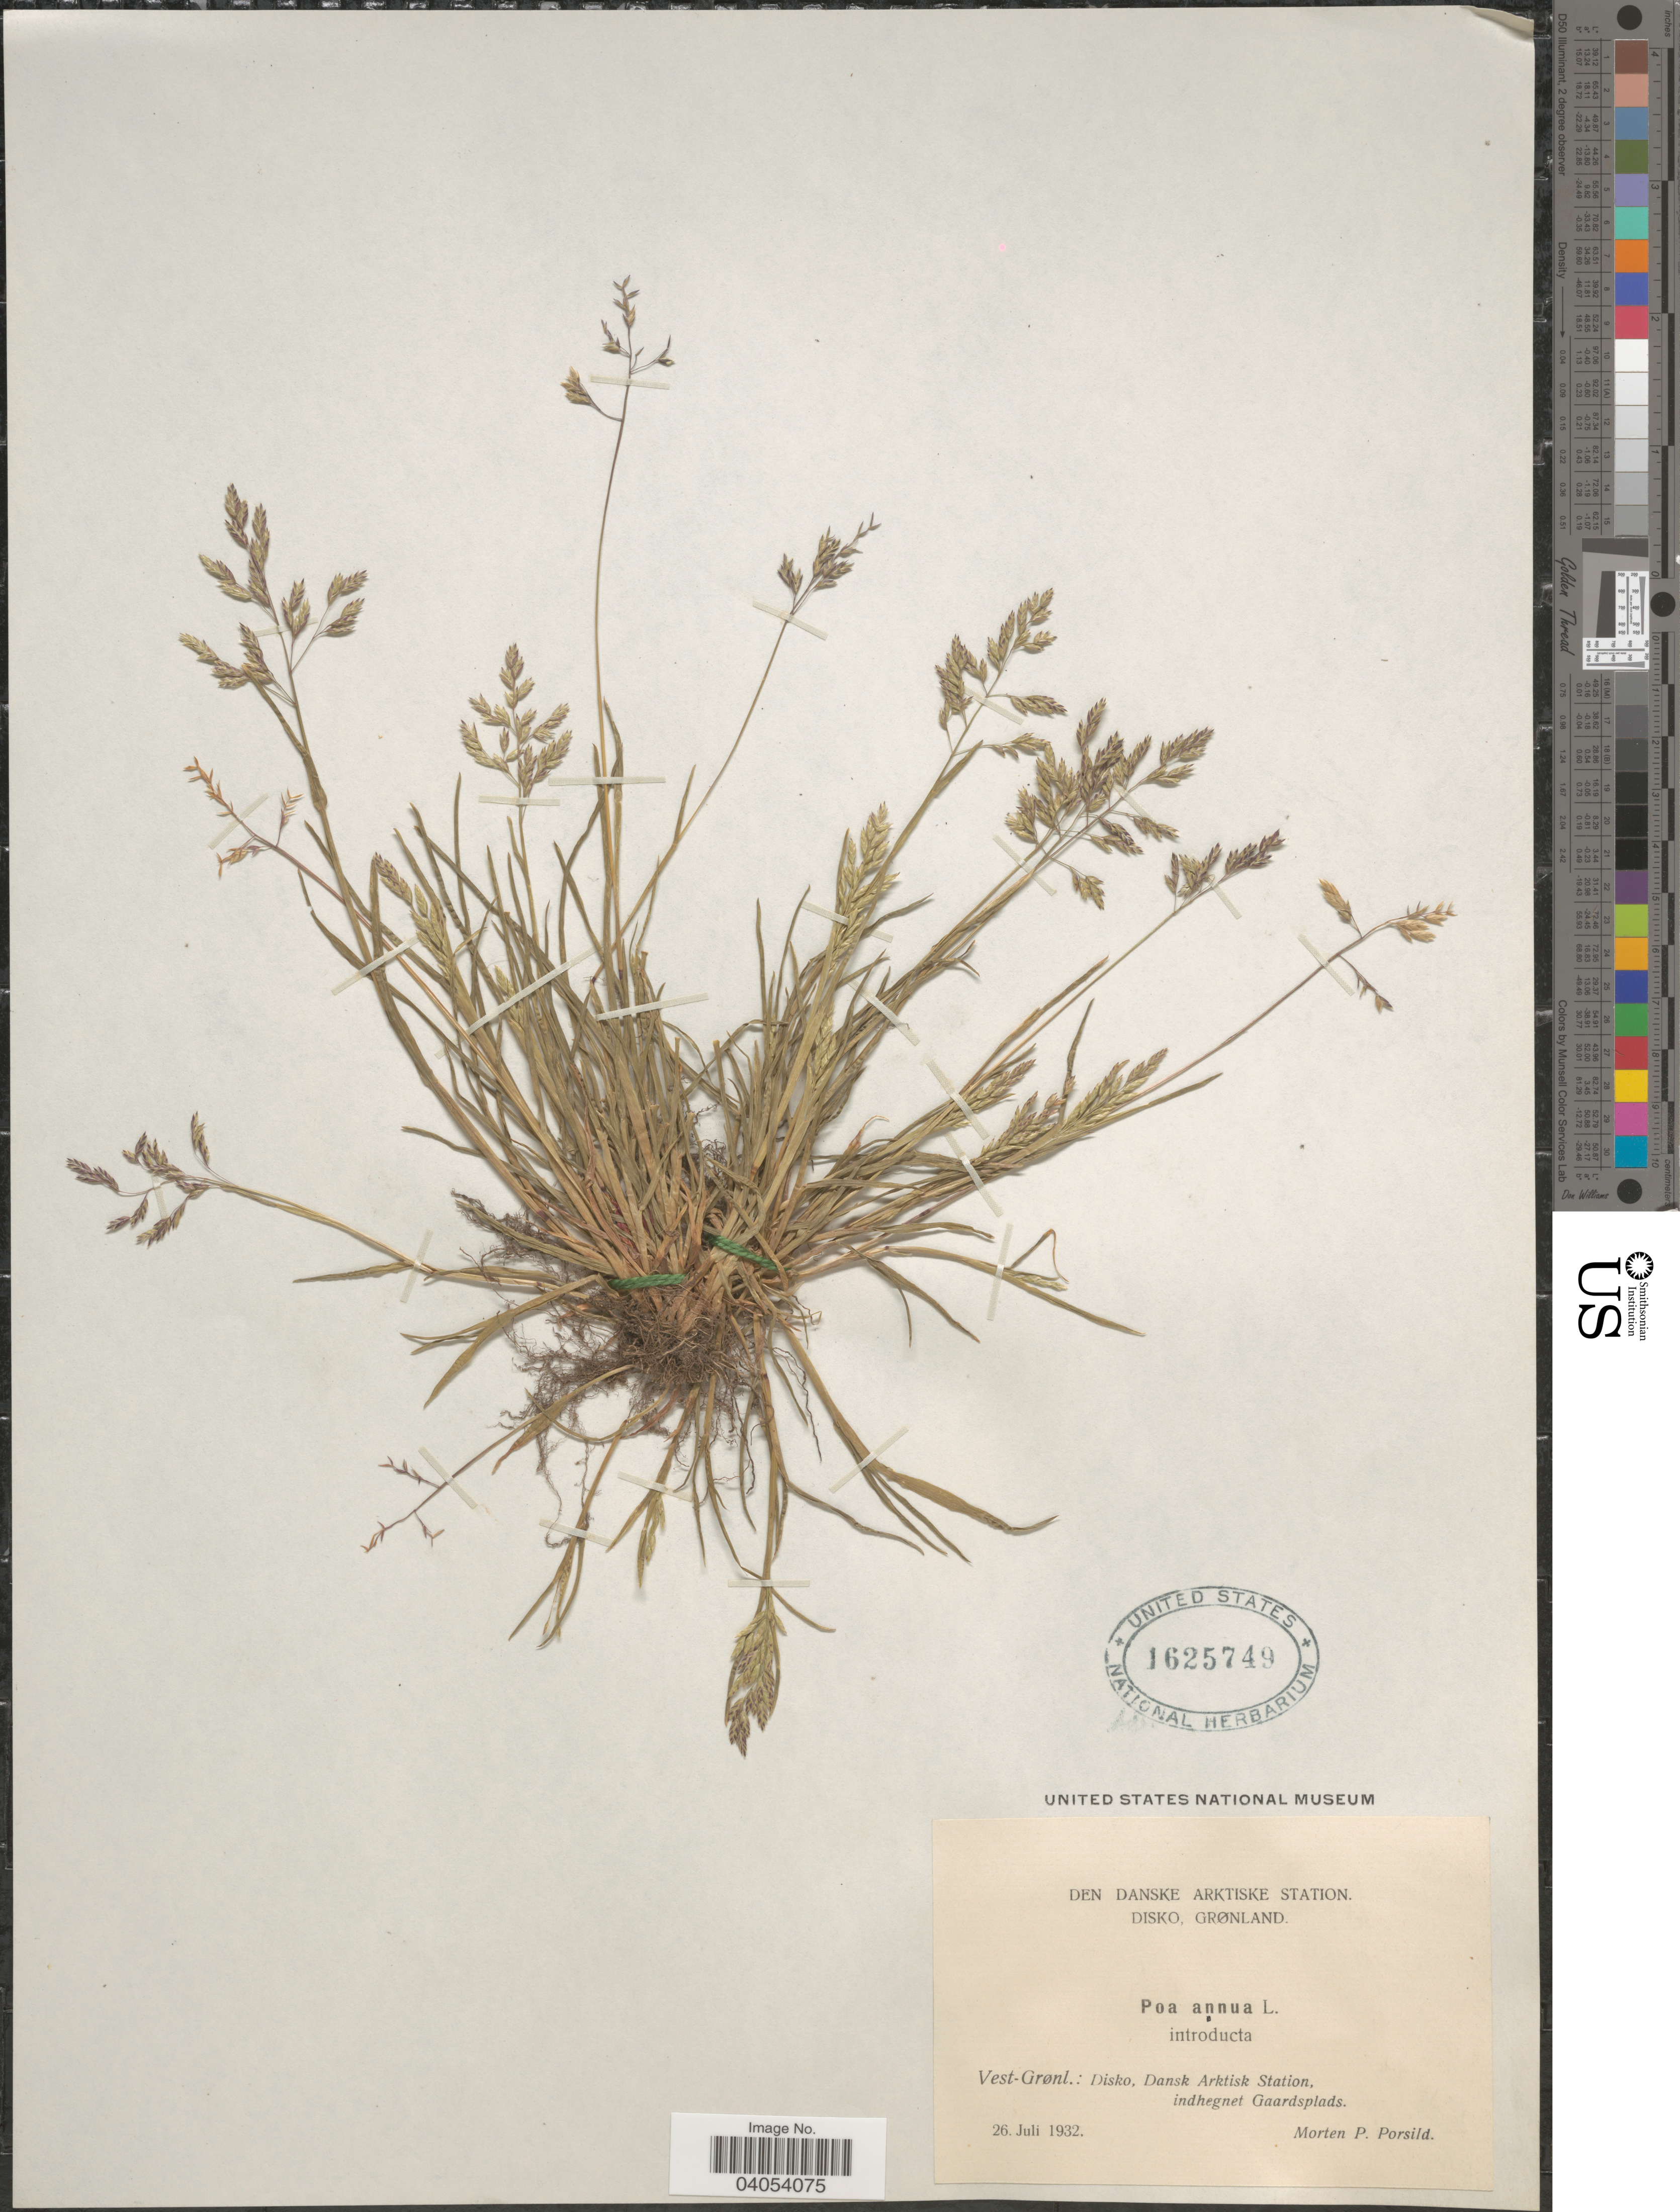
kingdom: Plantae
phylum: Tracheophyta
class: Liliopsida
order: Poales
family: Poaceae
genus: Poa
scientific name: Poa annua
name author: L.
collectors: M. P. Porsild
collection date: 1932-07-26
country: Greenland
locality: Den Danske Arktiske Station. Disko, Grønland. Vest-Grønl.: Disko, Dansk Arktisk Station, indhegnet Gaardsplads.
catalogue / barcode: US 1625749